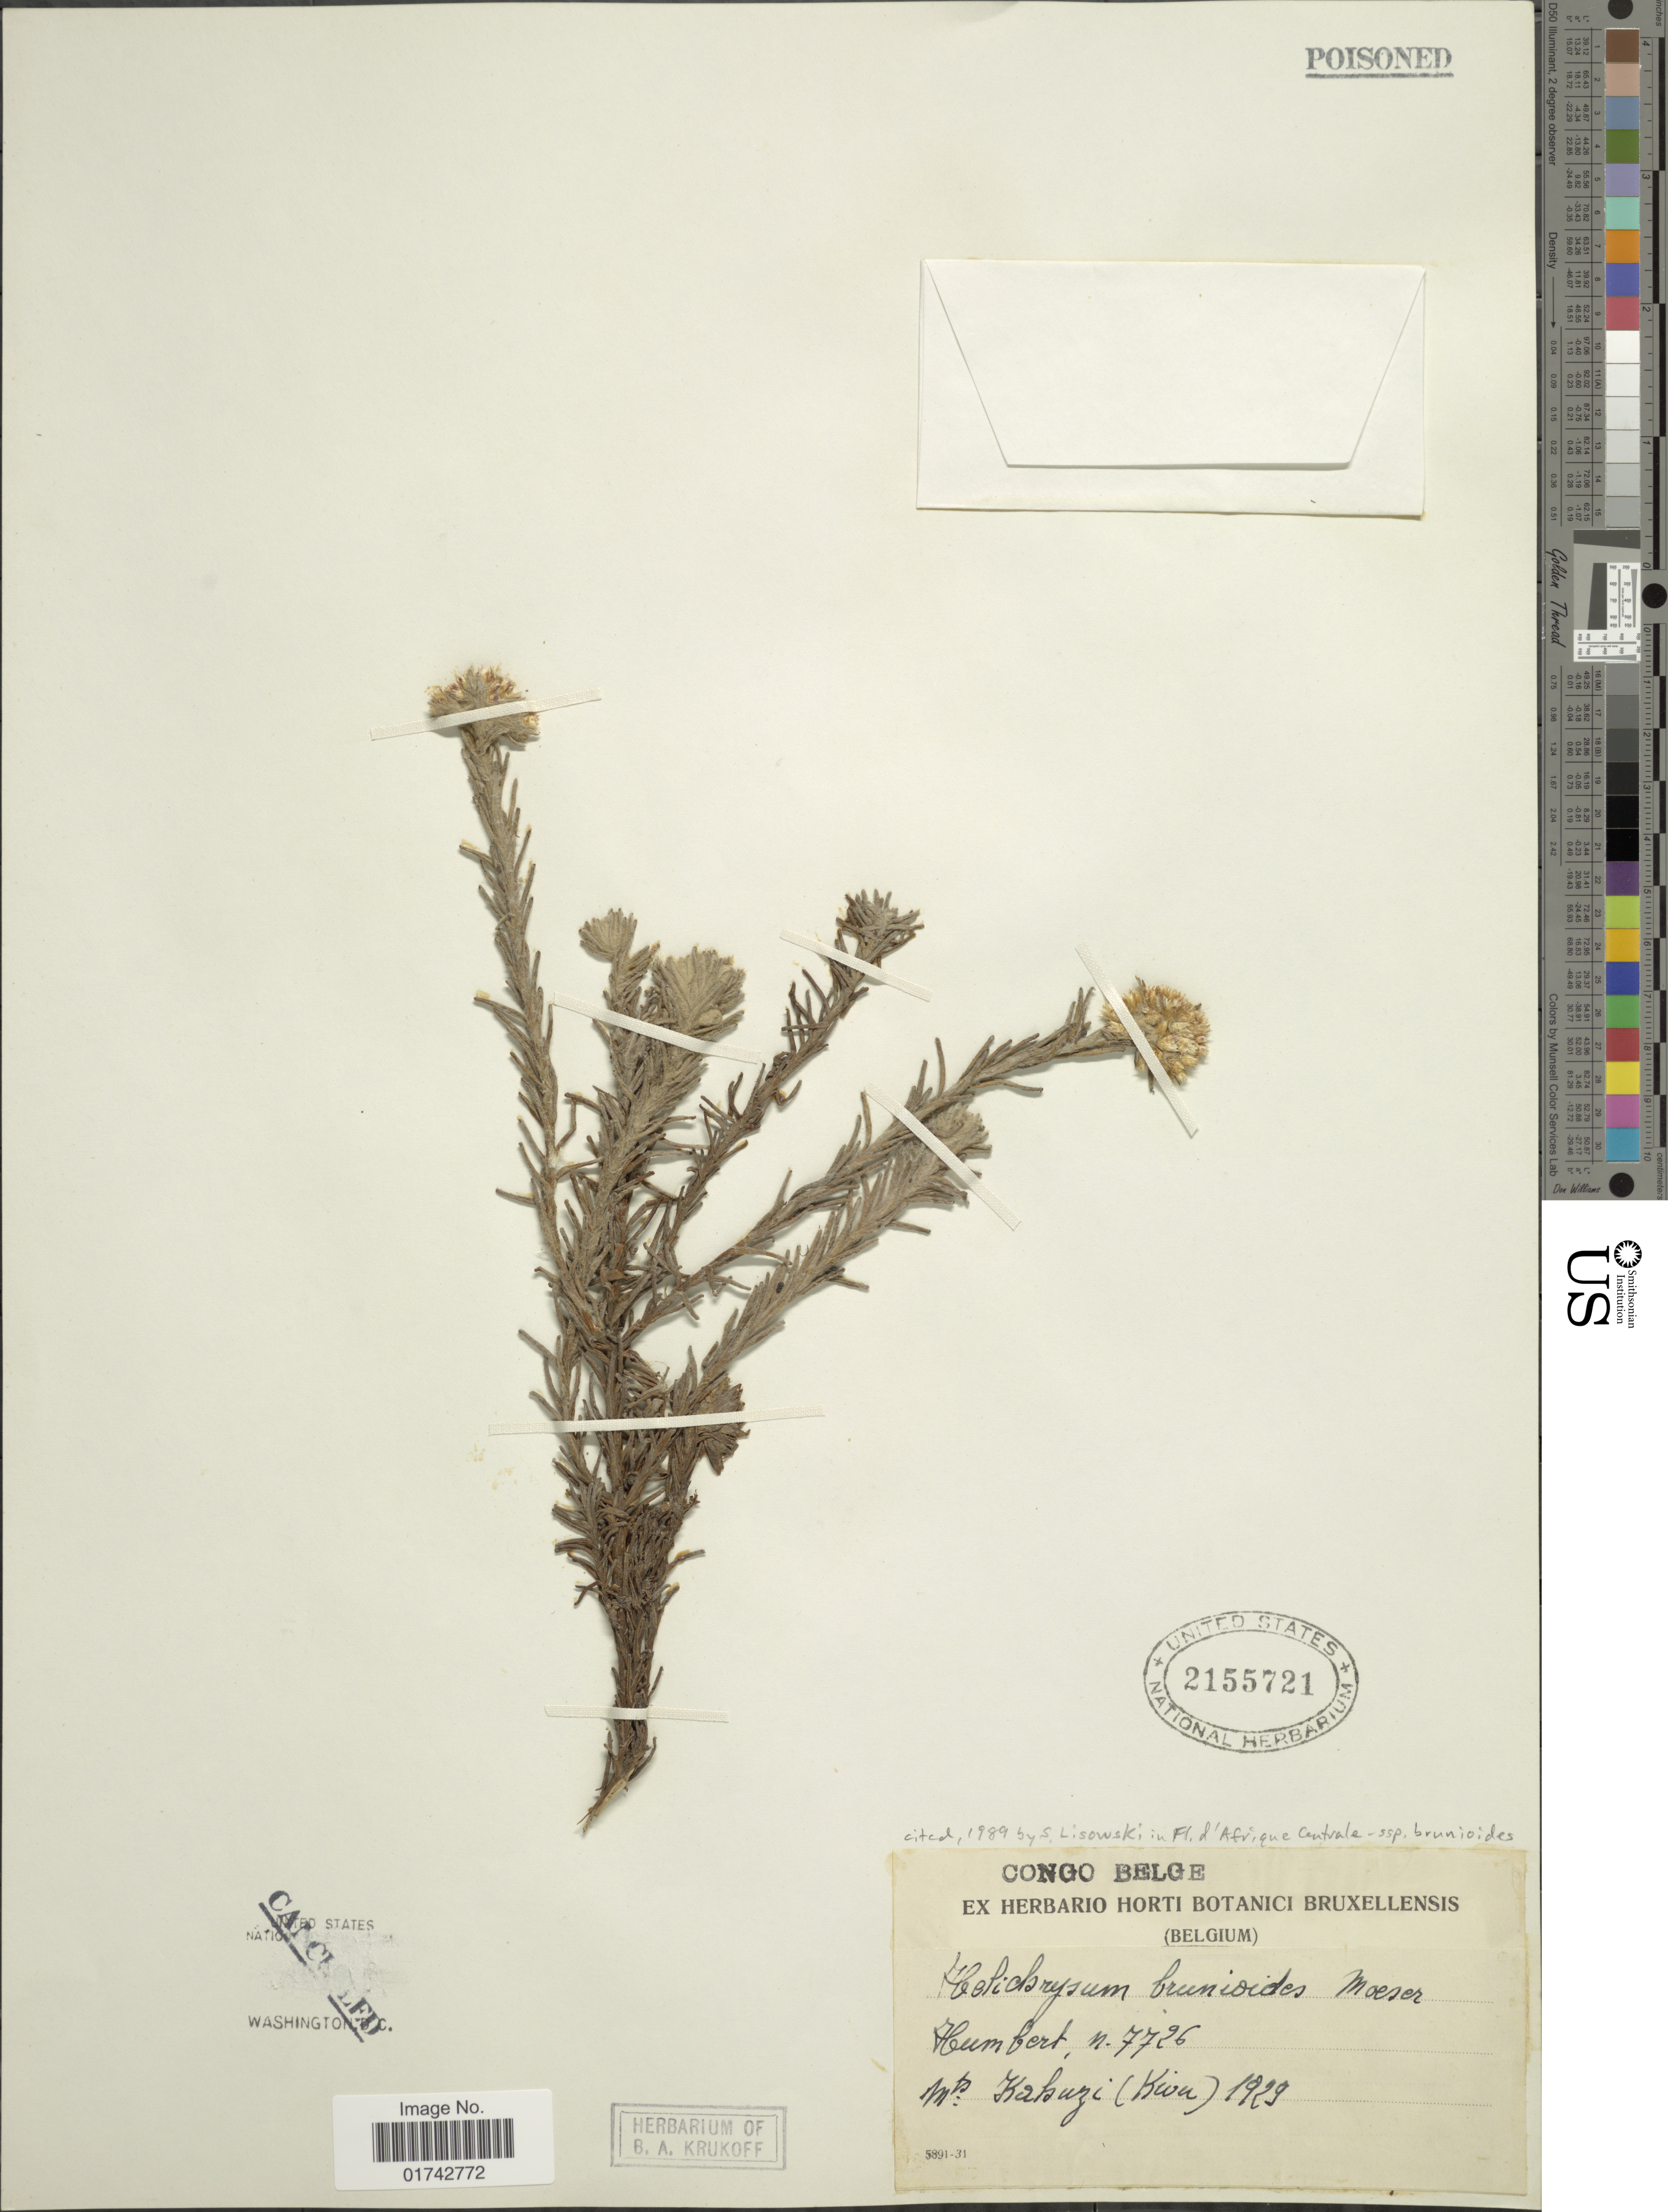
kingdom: Plantae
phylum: Tracheophyta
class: Magnoliopsida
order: Asterales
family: Asteraceae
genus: Helichrysum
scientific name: Helichrysum brunioides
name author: Moeser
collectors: H. Humbert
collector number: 7726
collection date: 1929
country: Congo, Democratic Republic of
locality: Congo Belge. Kahuzi (Kivu)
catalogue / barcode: US 2155721